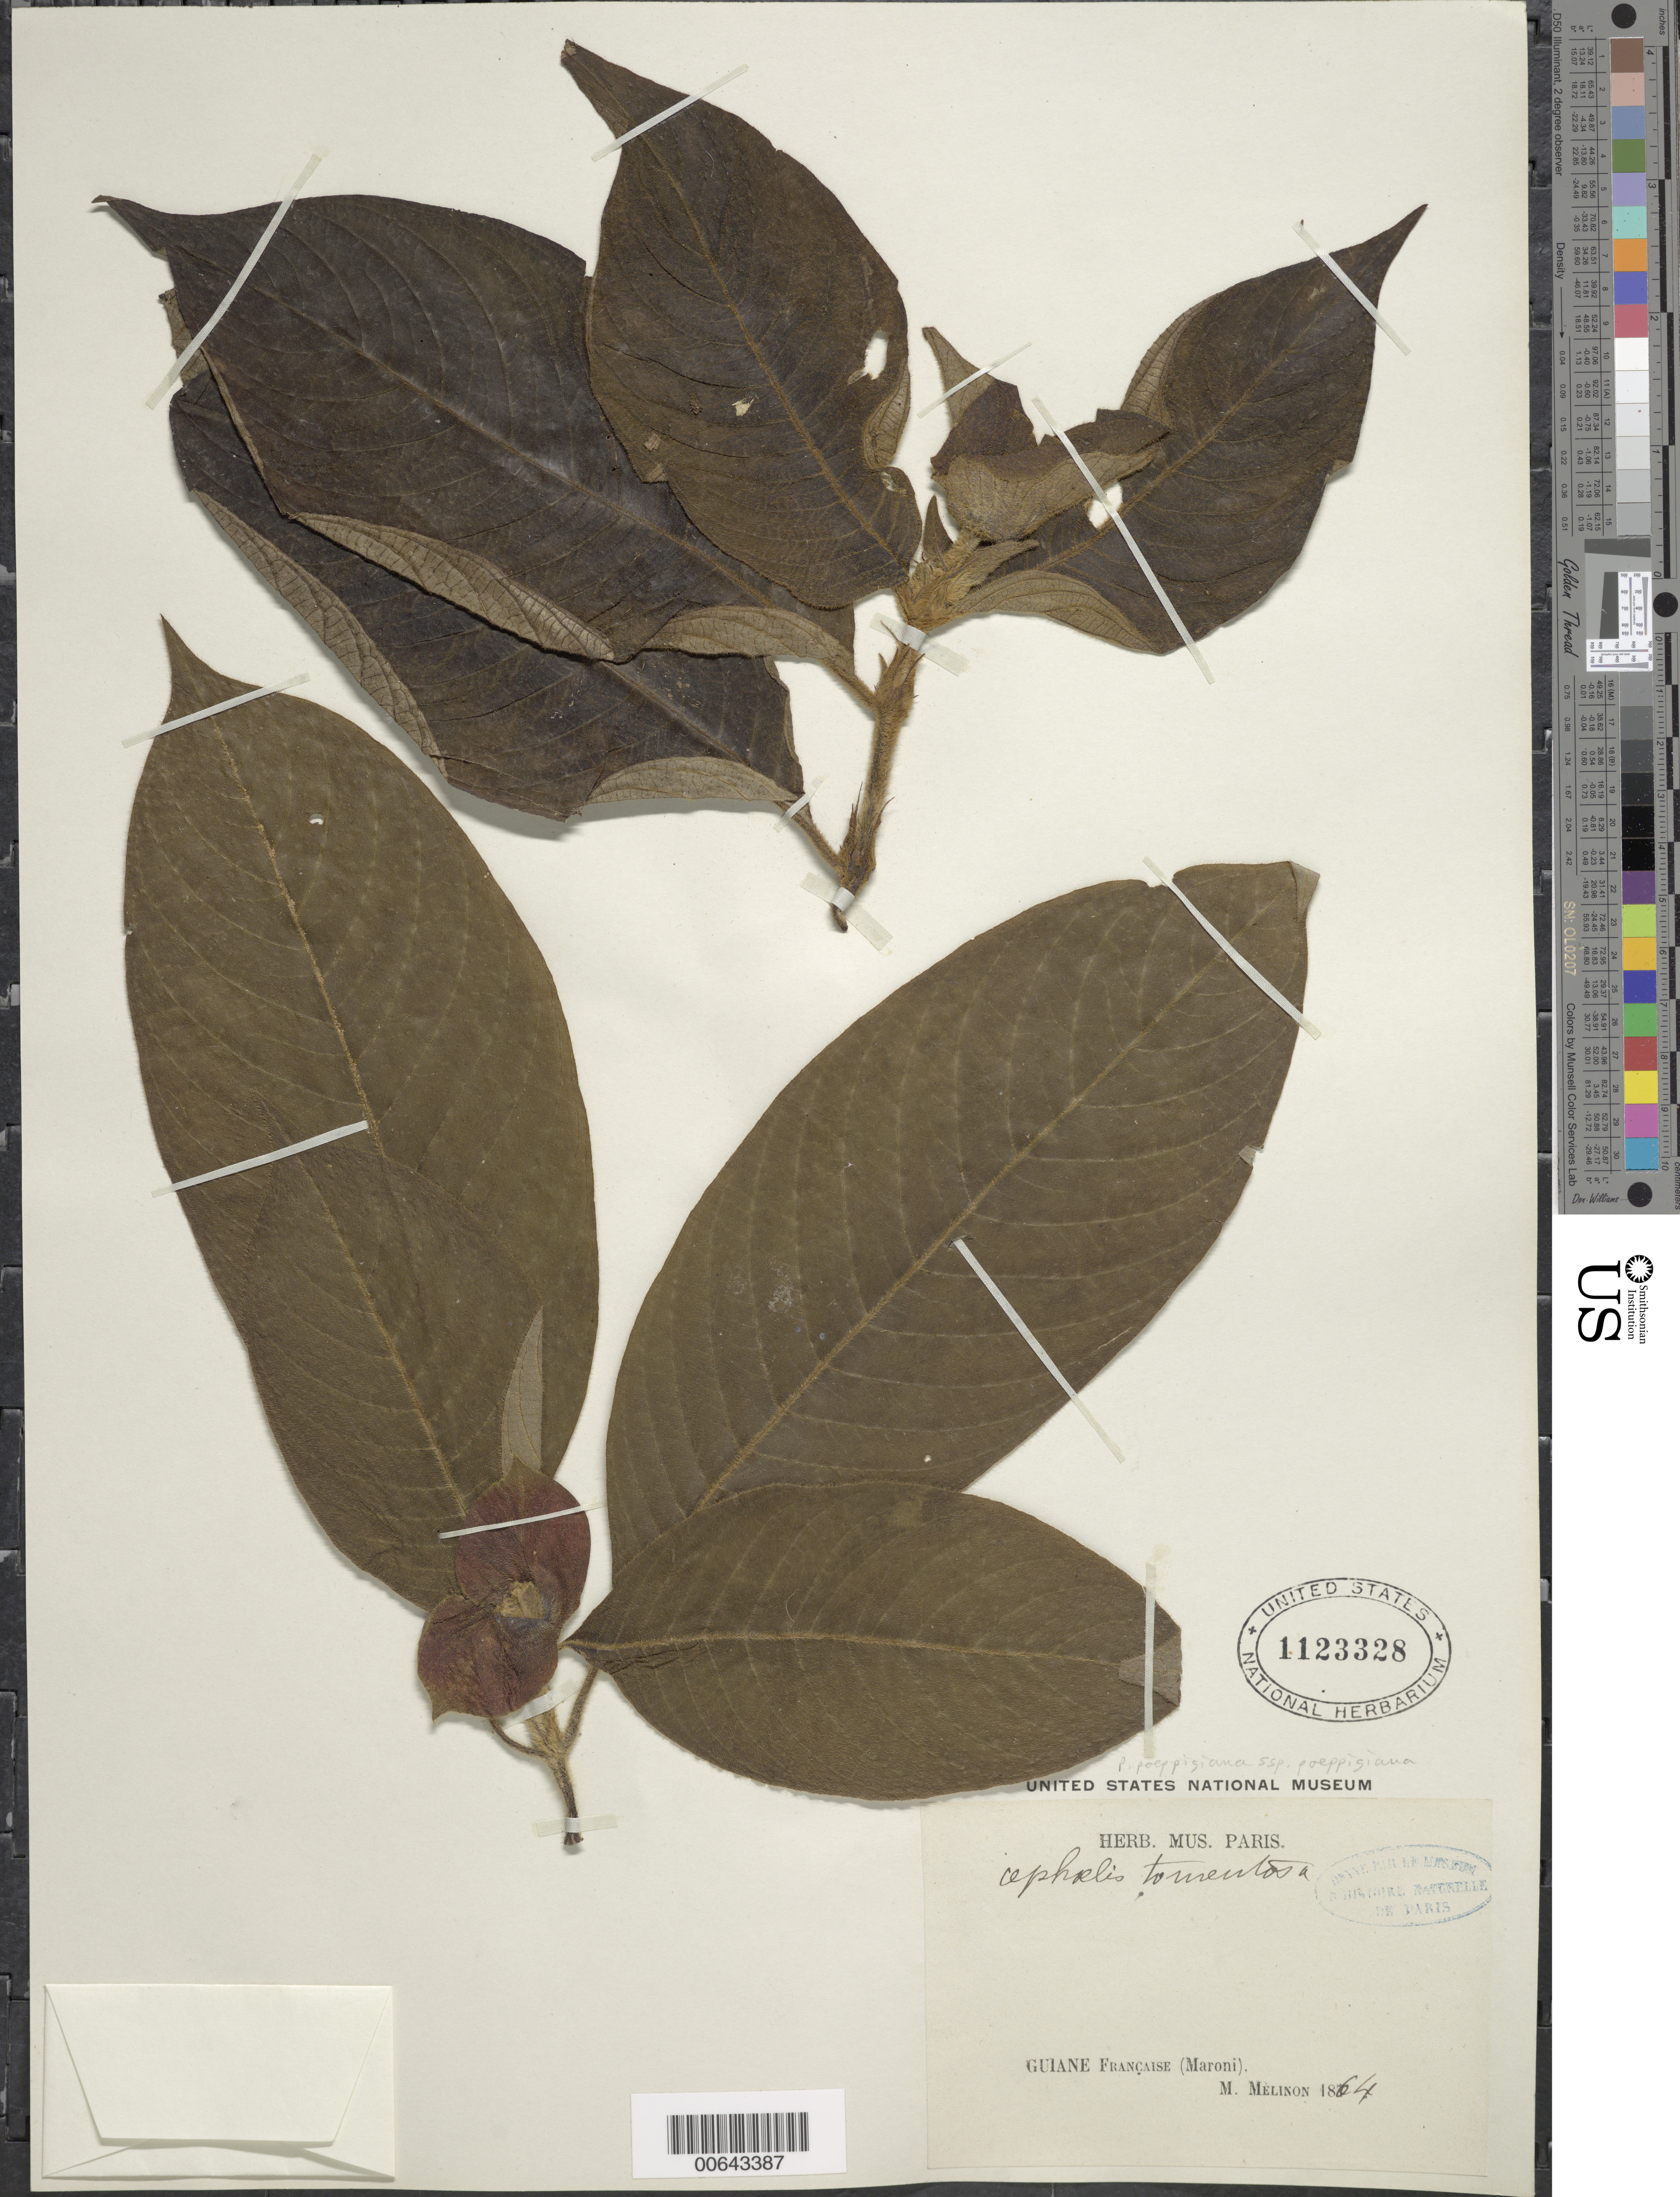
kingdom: Plantae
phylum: Tracheophyta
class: Magnoliopsida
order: Gentianales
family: Rubiaceae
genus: Palicourea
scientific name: Palicourea tomentosa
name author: (Aubl.) Borhidi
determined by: Kirkbride, J. H., Jr.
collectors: E. Mélinon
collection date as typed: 1864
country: French Guiana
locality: Maroni R.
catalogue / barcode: US 1123328